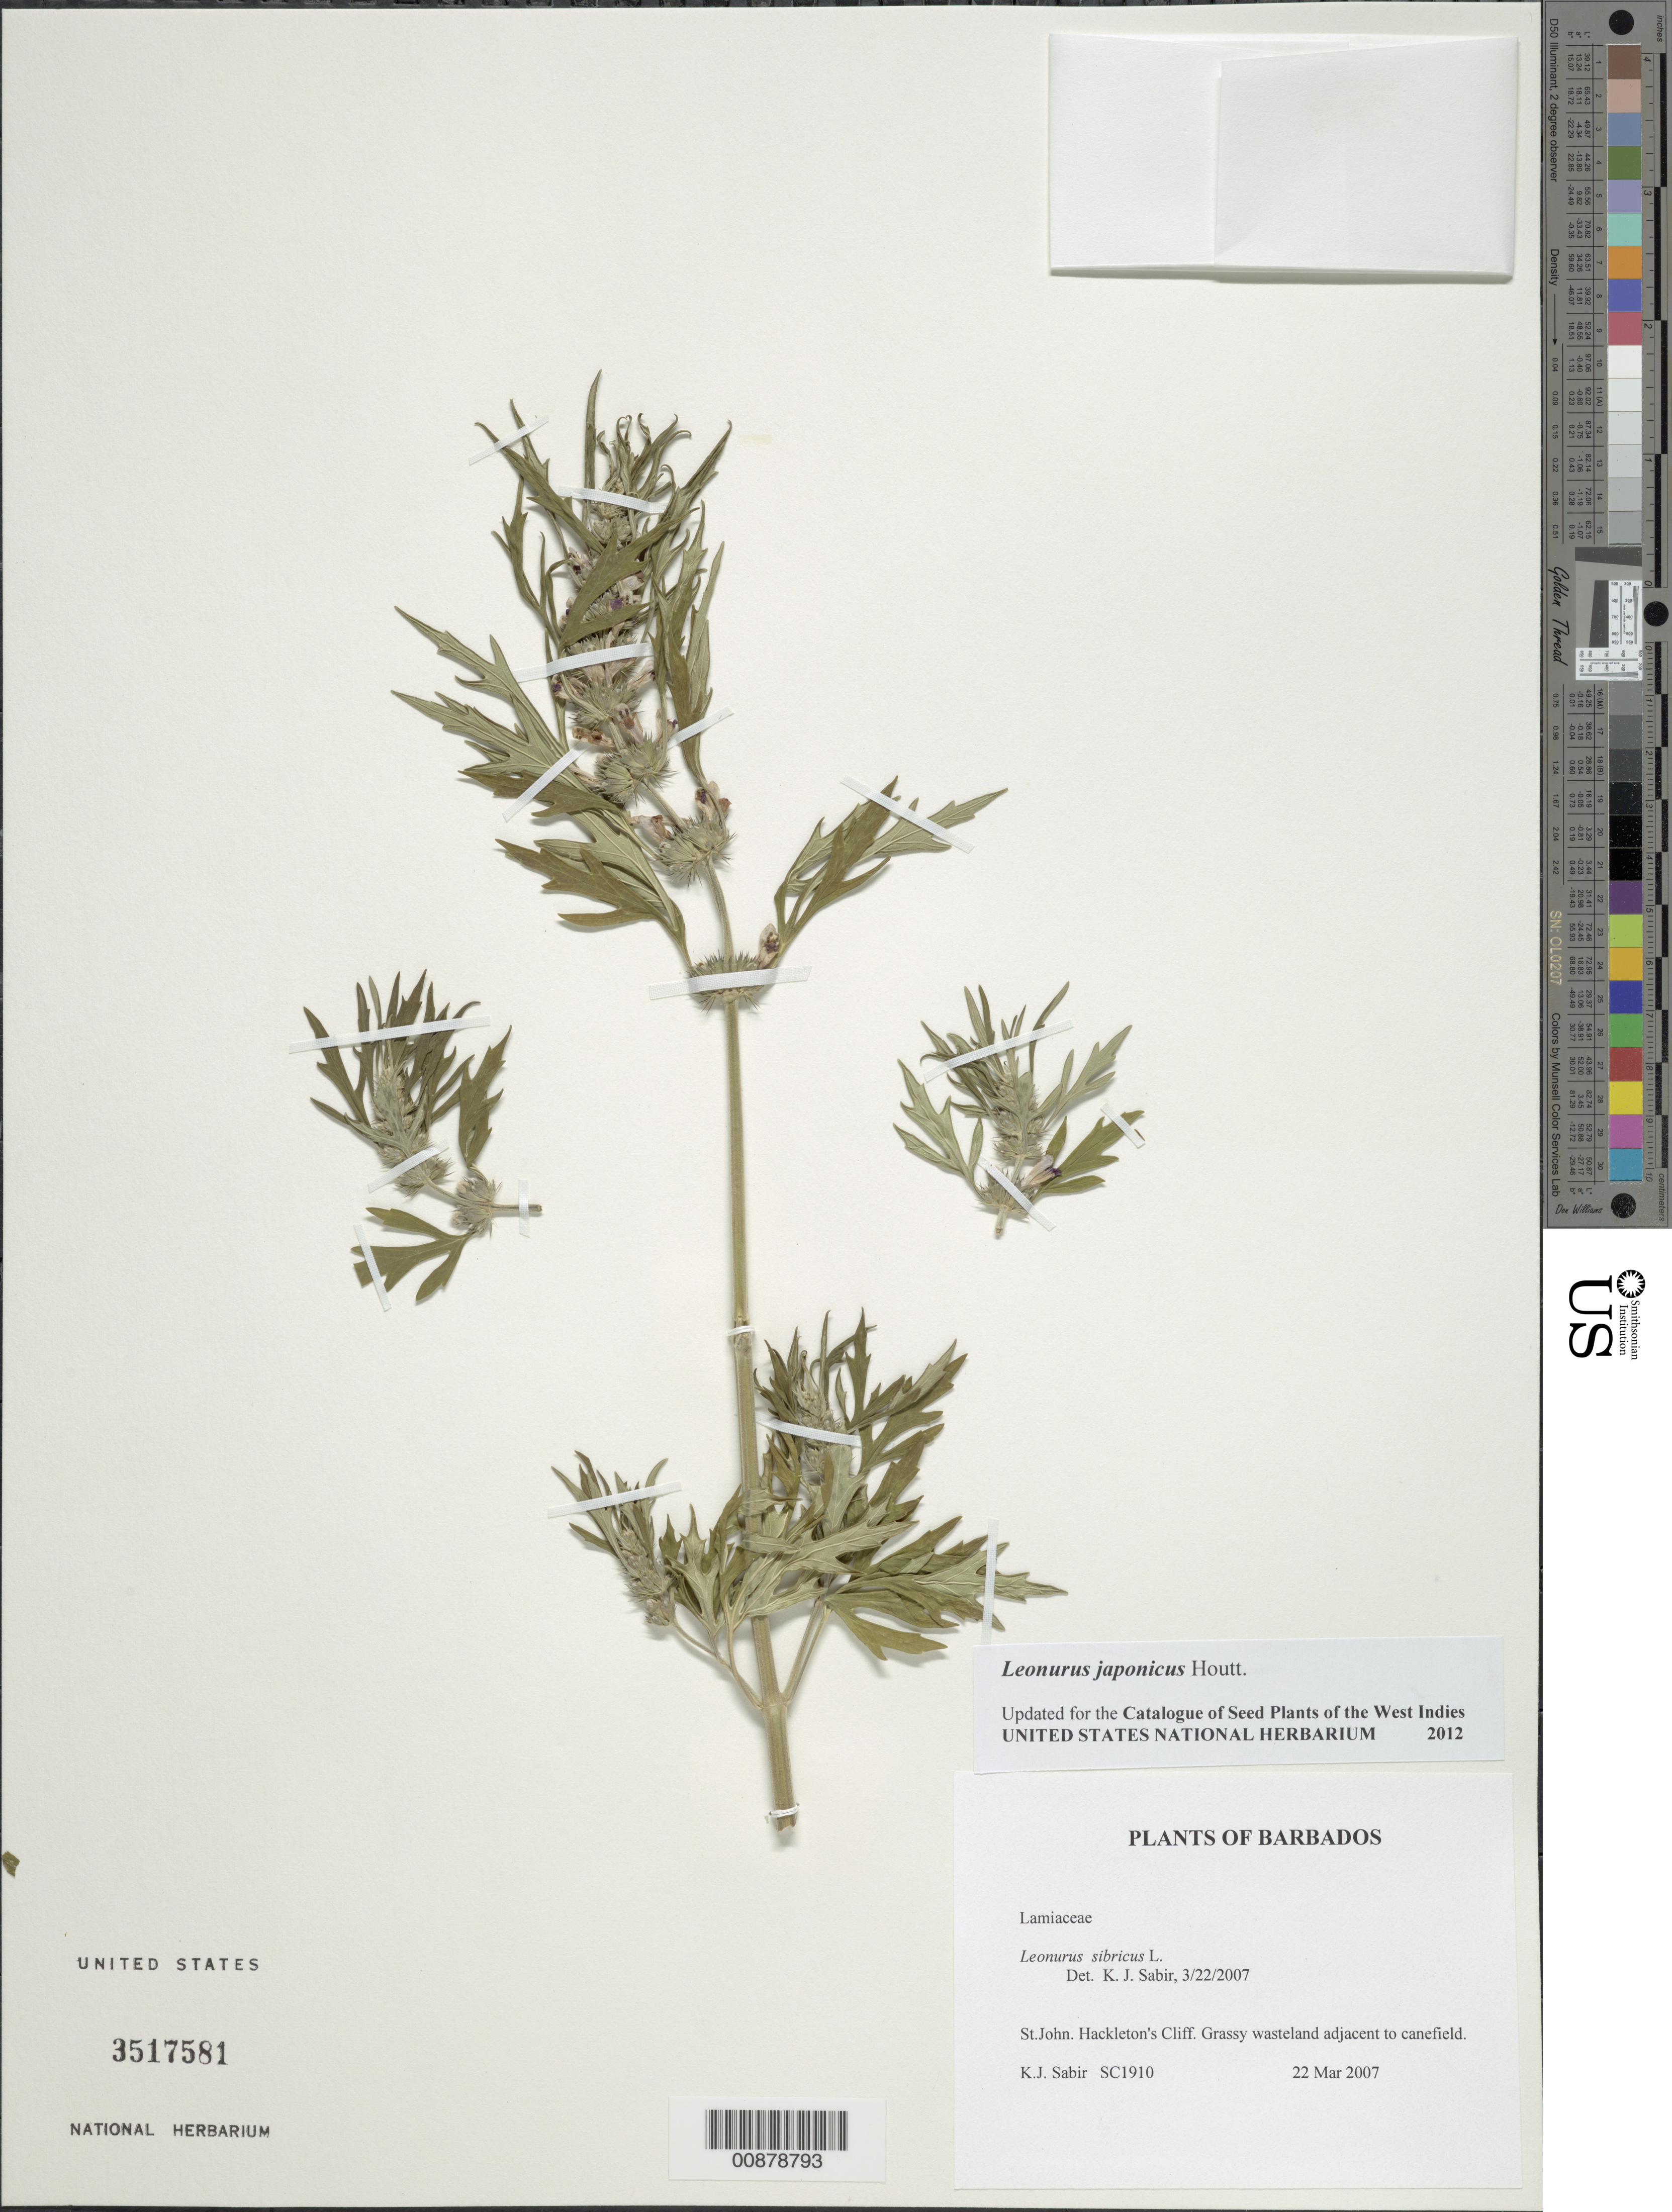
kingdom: Plantae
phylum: Tracheophyta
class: Magnoliopsida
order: Lamiales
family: Lamiaceae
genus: Leonurus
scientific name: Leonurus japonicus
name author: Houtt.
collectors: K. Sabir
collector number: SC 1910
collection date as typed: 22 Mar 2007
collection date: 2007-03-22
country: Barbados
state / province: Saint John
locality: Hackleton's Cliff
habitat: Grassy wasteland adjacent to canefield.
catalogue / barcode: US 3517581